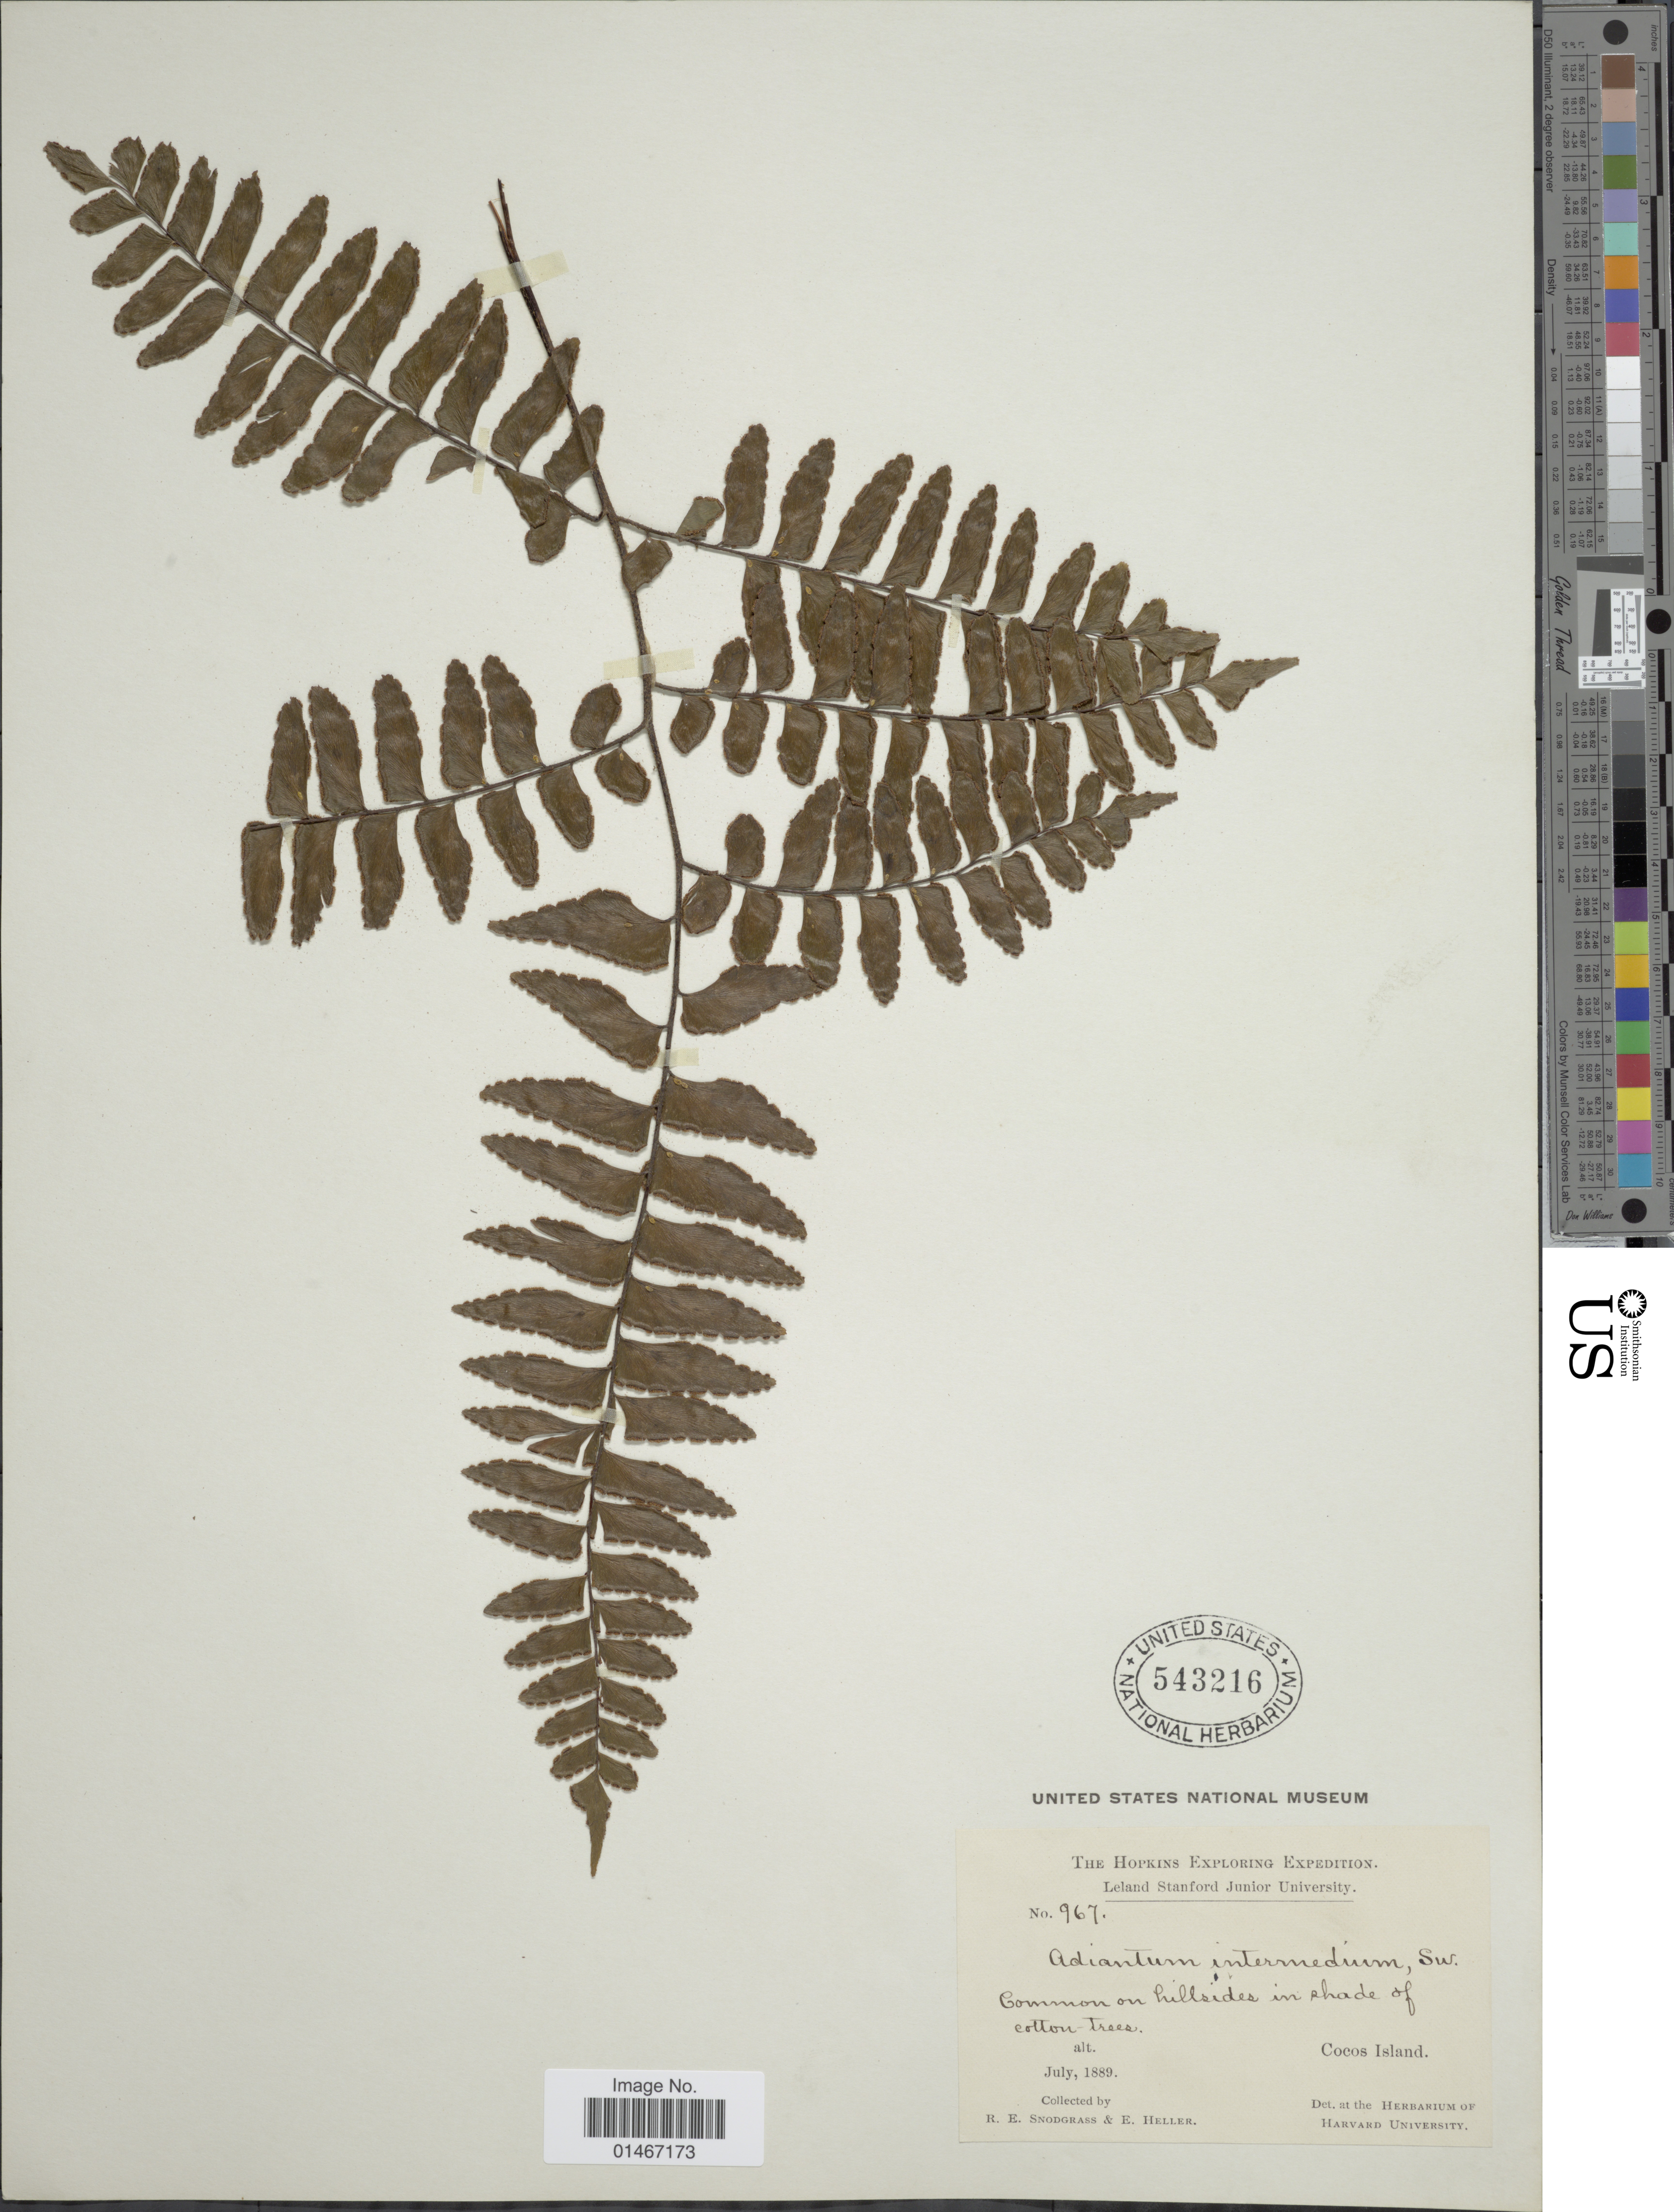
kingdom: Plantae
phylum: Tracheophyta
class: Polypodiopsida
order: Polypodiales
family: Pteridaceae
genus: Adiantum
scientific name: Adiantum latifolium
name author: Lam.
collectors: R. E. Snodgrass & E. Heller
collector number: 967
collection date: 1889-07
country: Costa Rica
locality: Cocos Island.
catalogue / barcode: US 543216